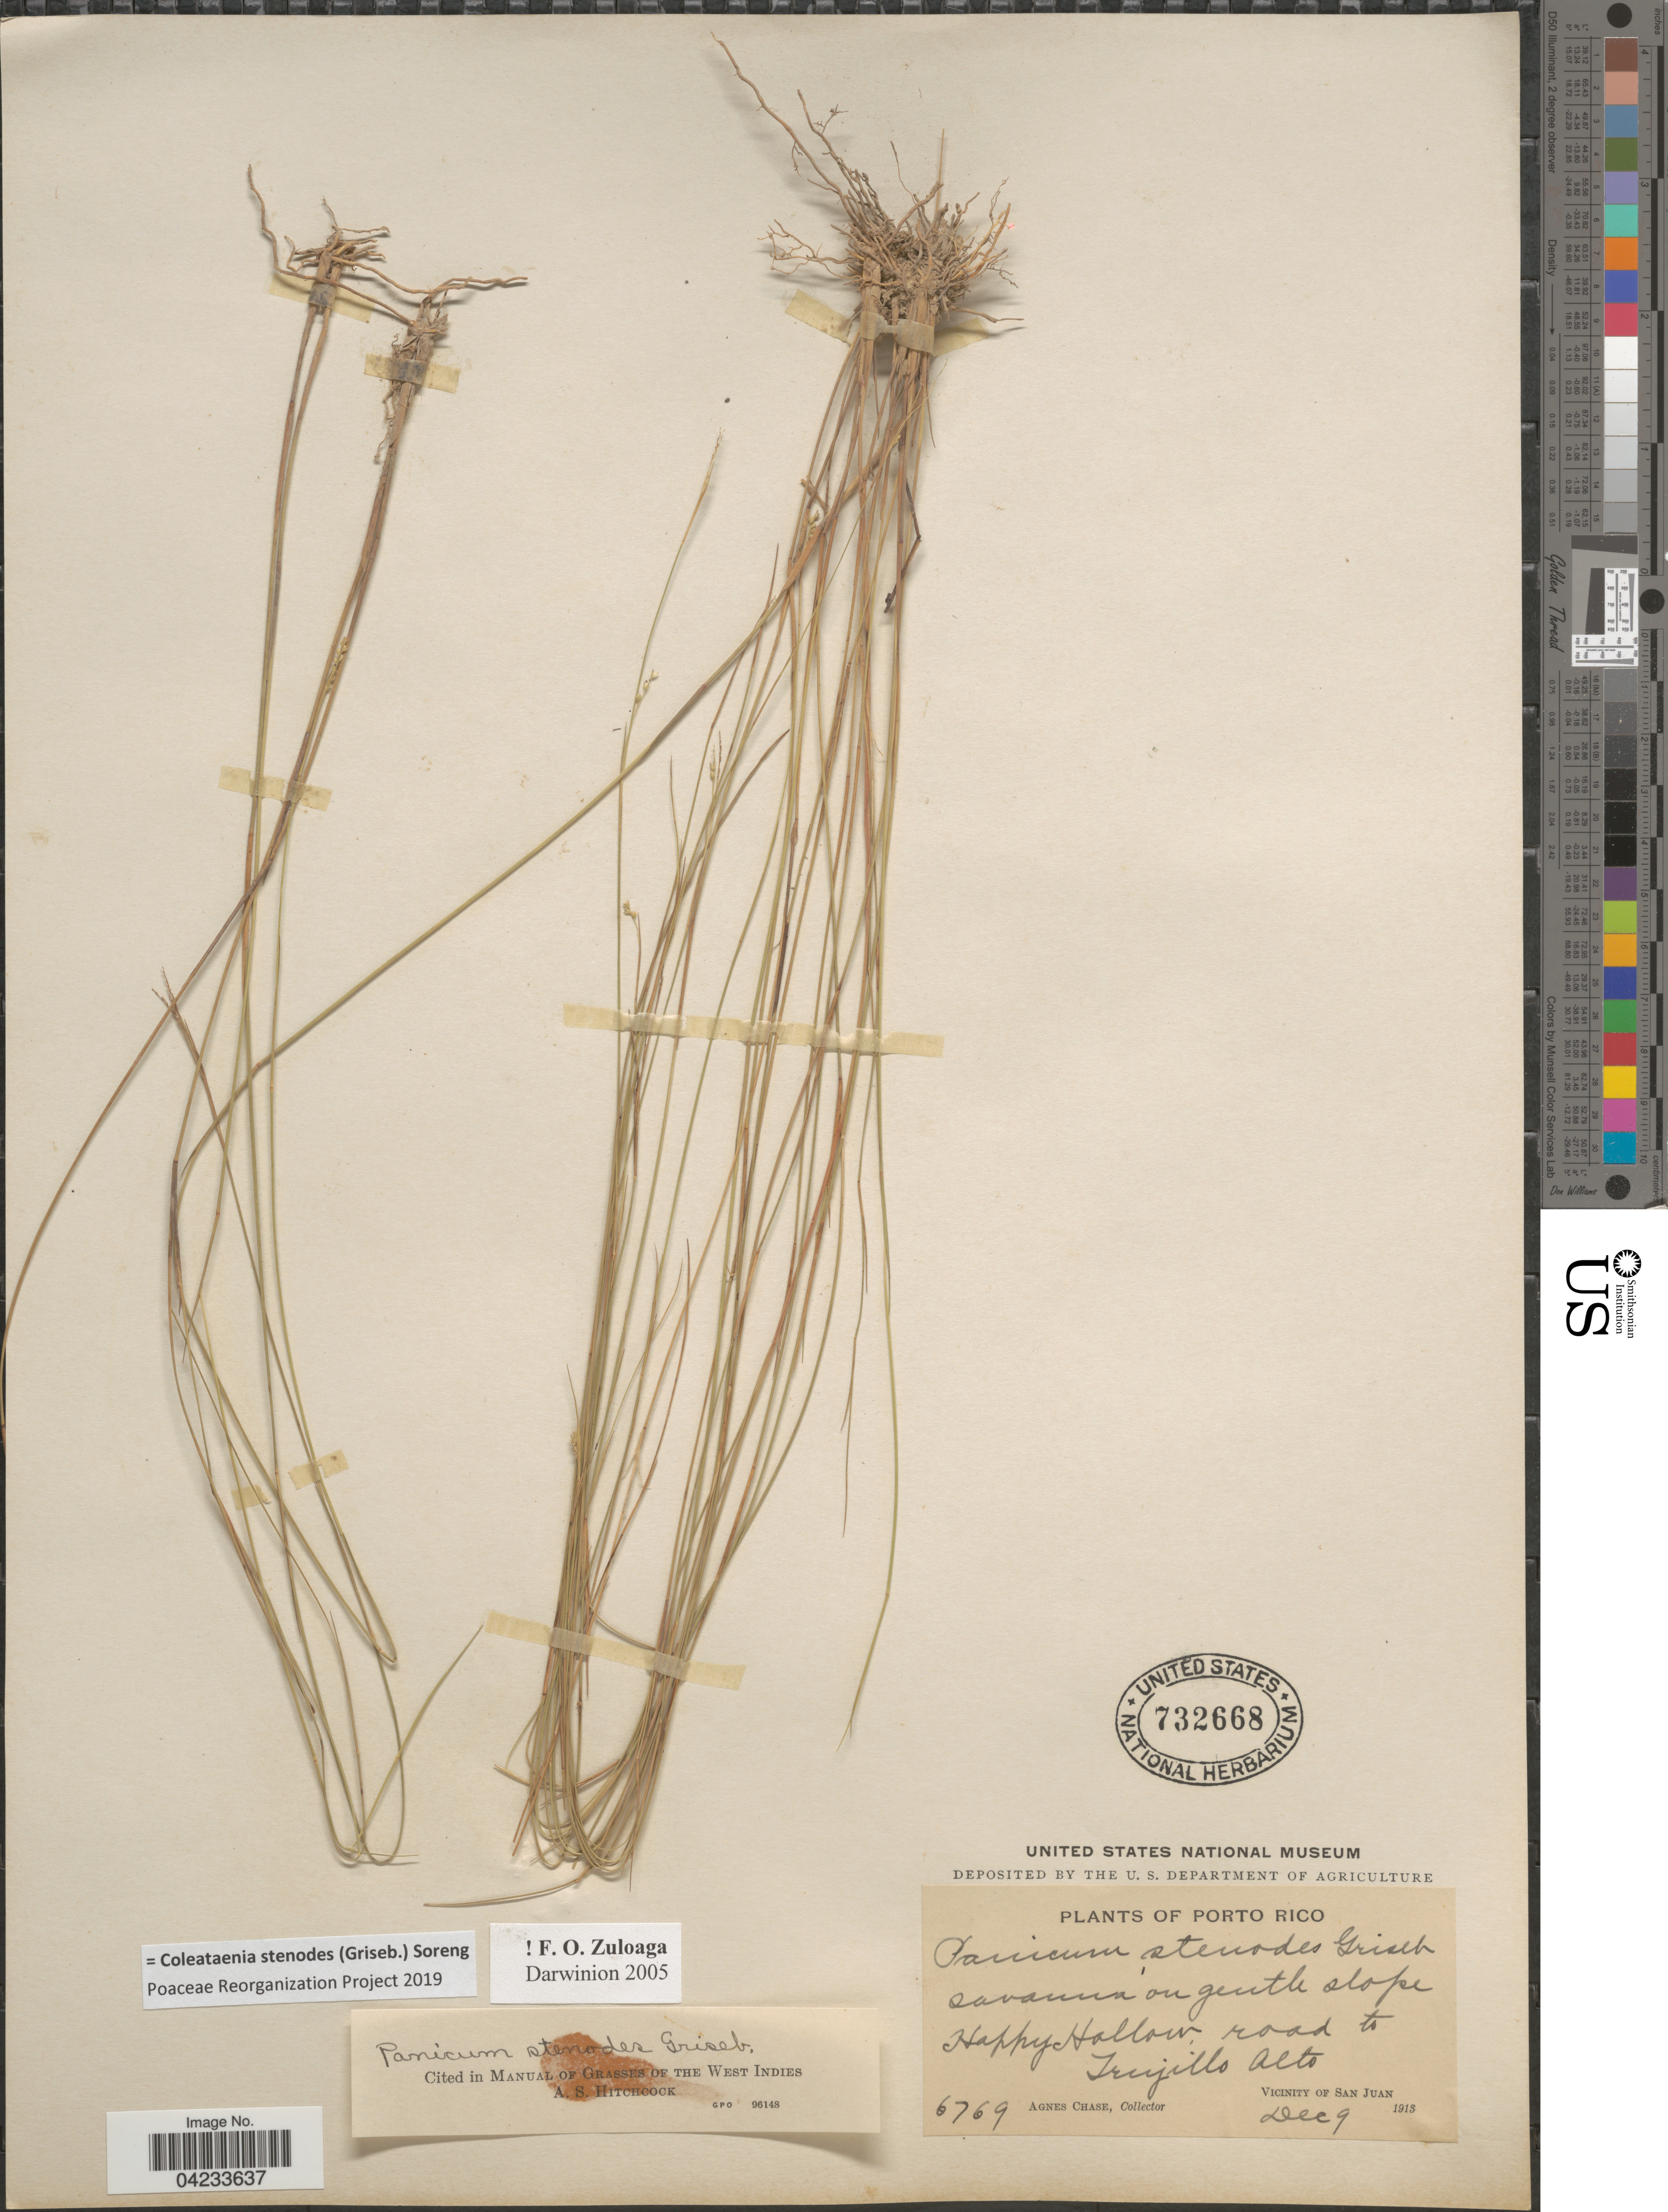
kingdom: Plantae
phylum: Tracheophyta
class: Liliopsida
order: Poales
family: Poaceae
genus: Coleataenia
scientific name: Coleataenia stenodes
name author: (Griseb.) Soreng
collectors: A. Chase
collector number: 6769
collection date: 1913-12-09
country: Puerto Rico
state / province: Trujillo Alto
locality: Savanna on gentle slope Happy Hollow, road to Trujillo Alto. Vicinity of San Juan.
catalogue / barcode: US 732668